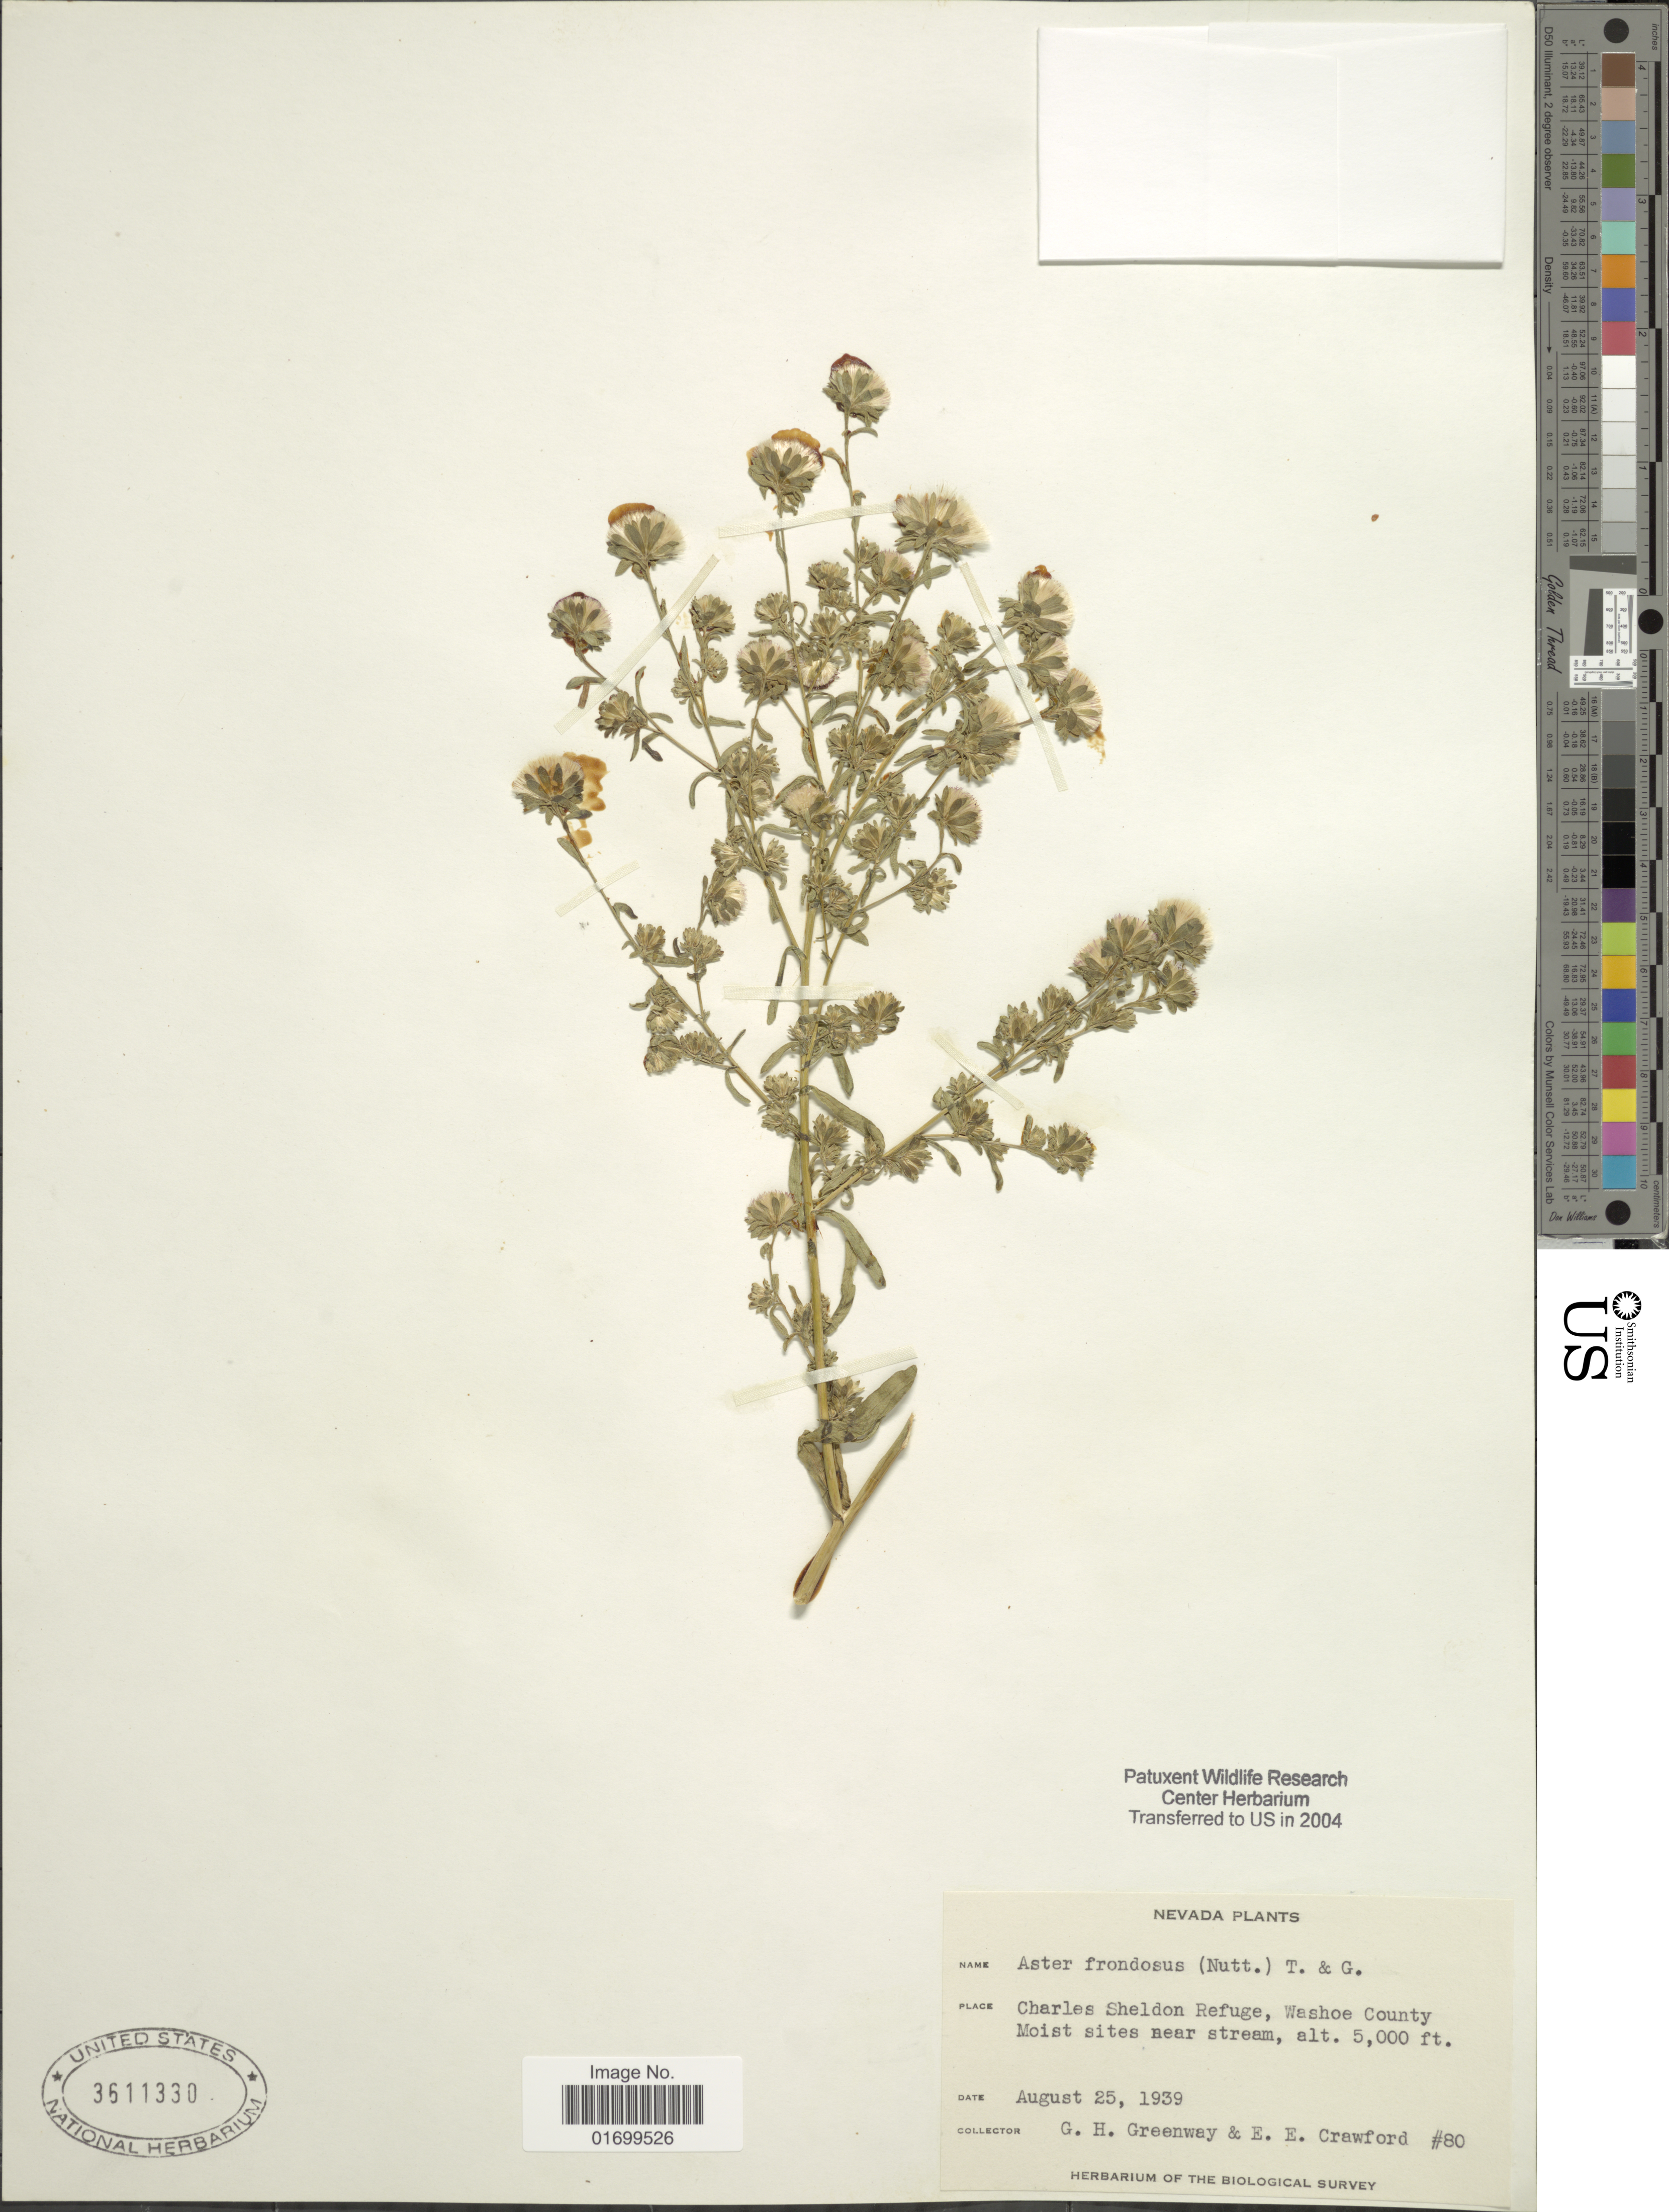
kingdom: Plantae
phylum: Tracheophyta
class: Magnoliopsida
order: Asterales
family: Asteraceae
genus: Symphyotrichum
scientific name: Symphyotrichum frondosum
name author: (Nutt.) G.L. Nesom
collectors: G. Greenway & E. Crawford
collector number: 80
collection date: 1939-08-25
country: United States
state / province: Nevada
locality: Charles Sheldon Refuge, Washoe Co., moist sites near stream.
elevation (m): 1524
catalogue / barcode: US 3511330